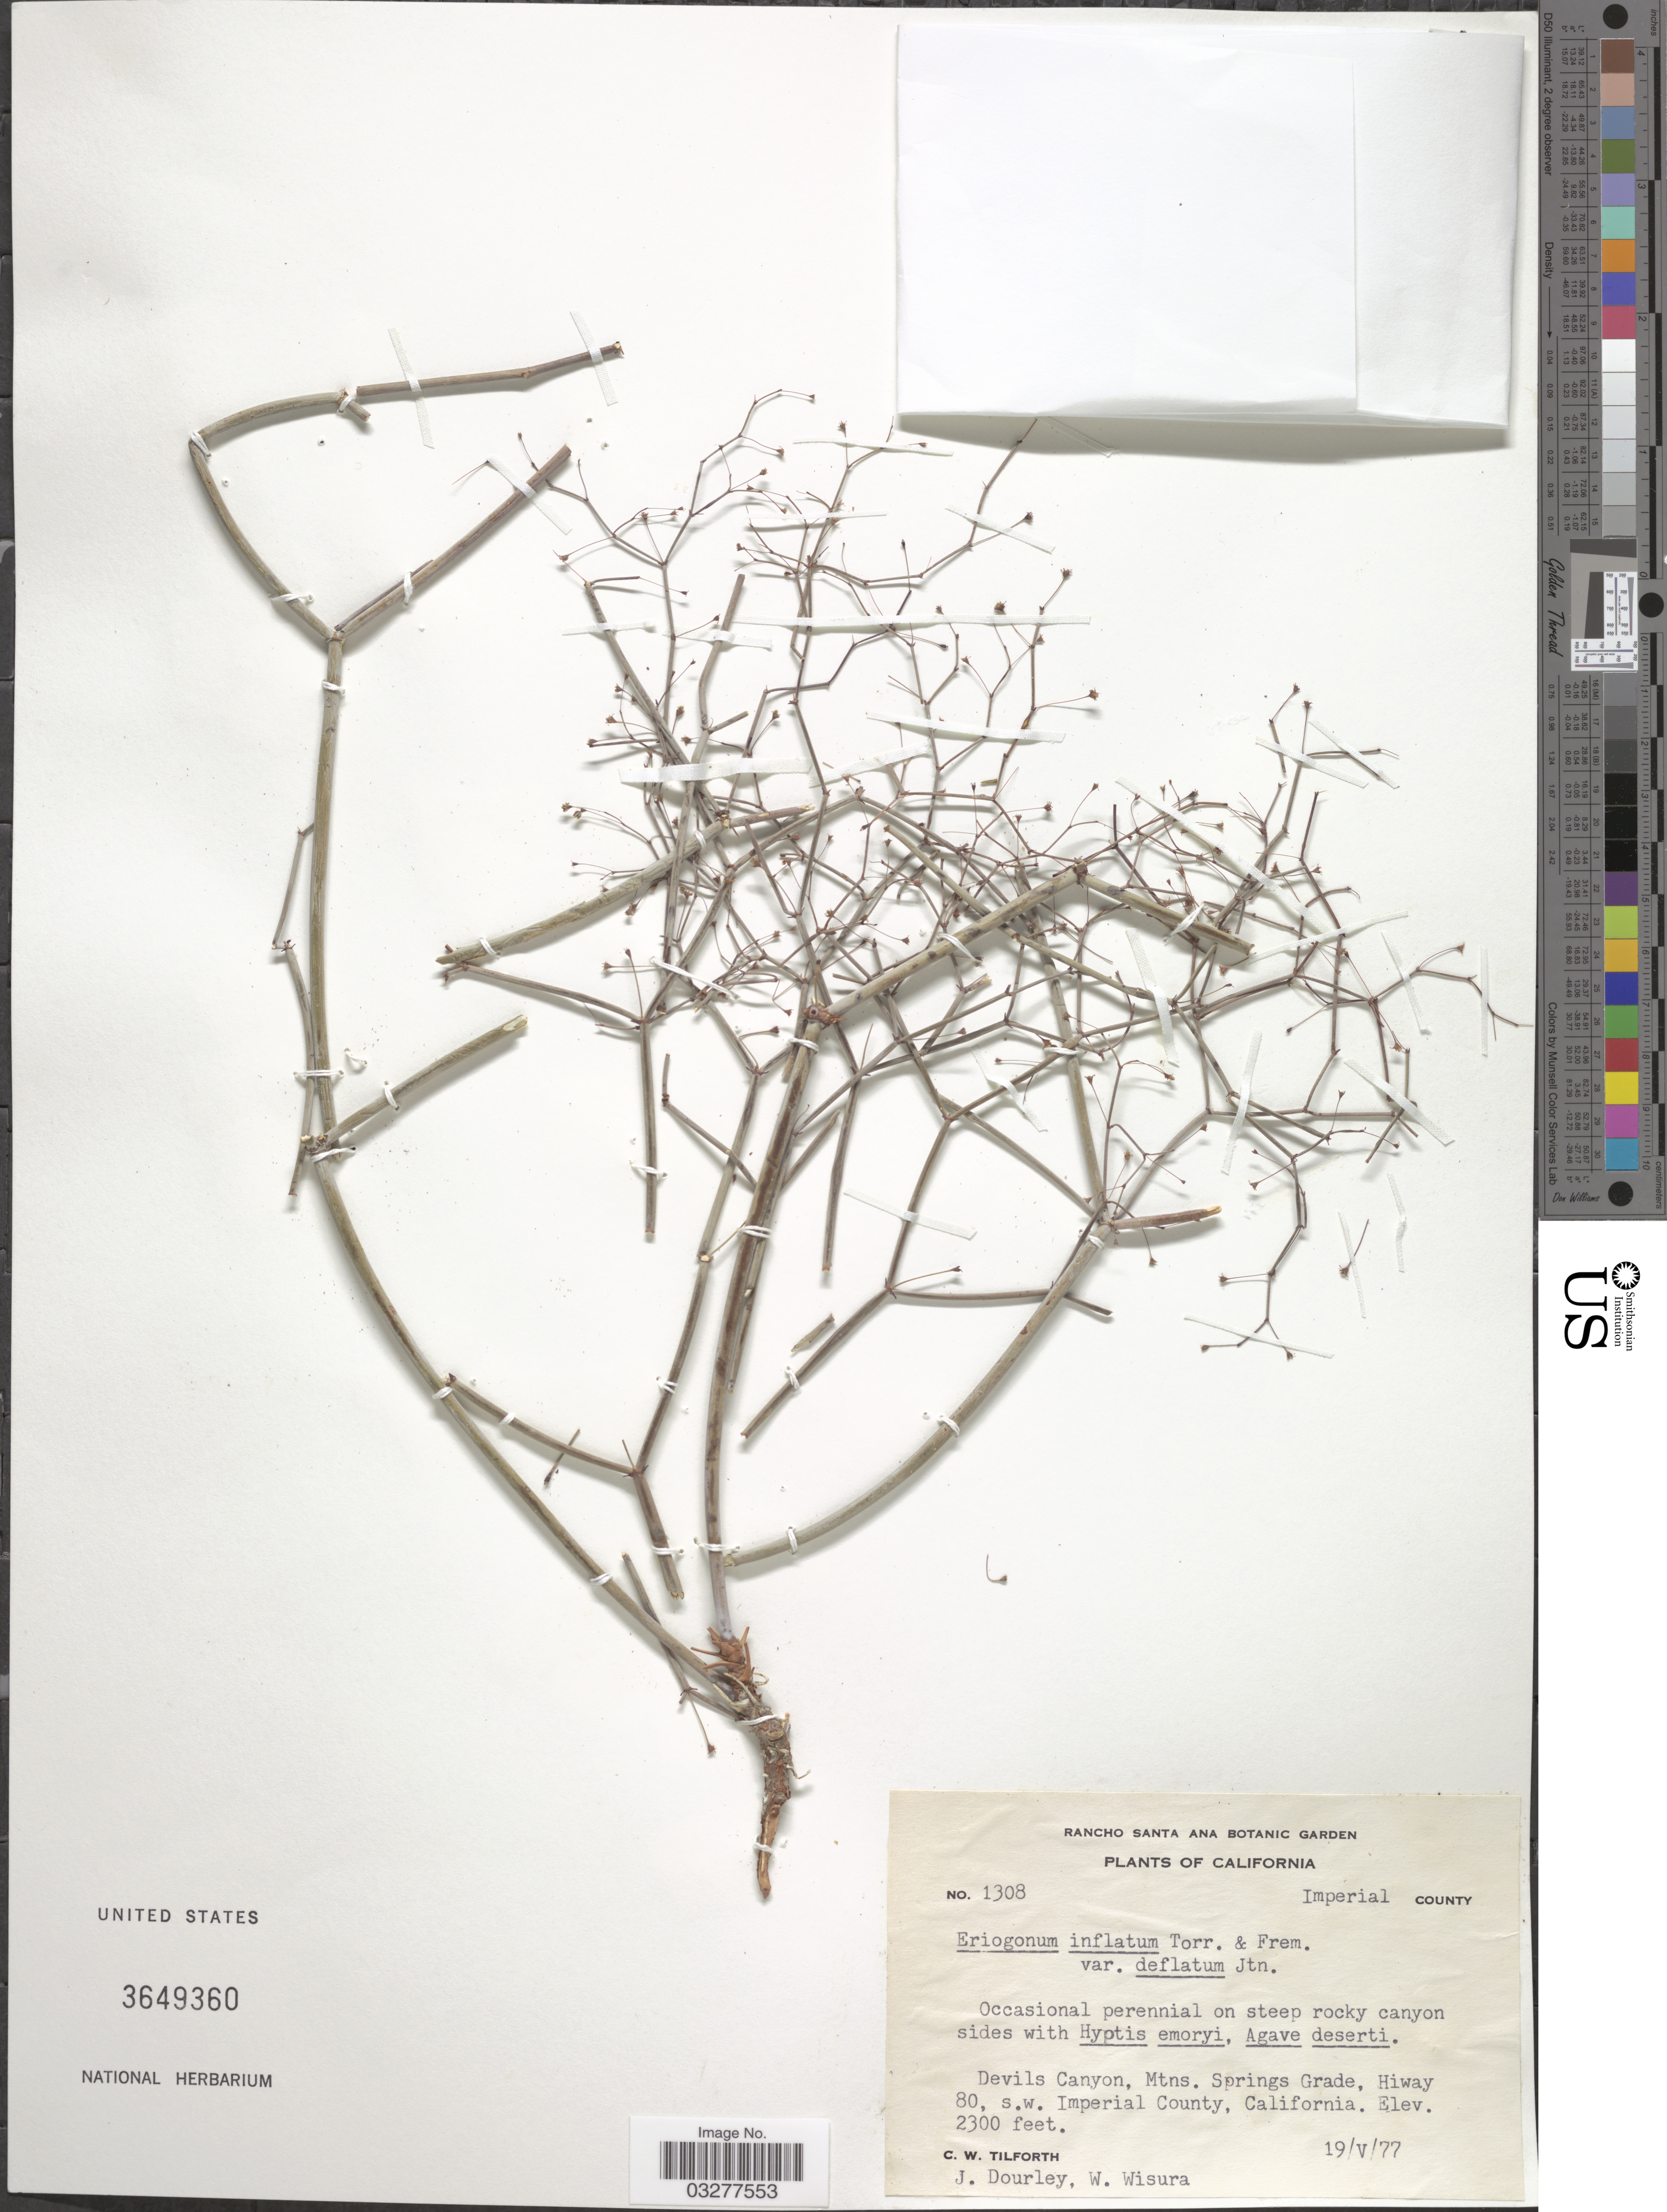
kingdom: Plantae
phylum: Tracheophyta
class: Magnoliopsida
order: Caryophyllales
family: Polygonaceae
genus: Eriogonum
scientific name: Eriogonum inflatum var. deflatum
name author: I.M. Johnst.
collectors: C. Tilforth, J. Dourley & W. Wisura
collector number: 1308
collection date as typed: Transcribed d/m/y: 19/5/77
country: United States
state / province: California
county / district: Imperial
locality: Imperial County, Devils Canyon, Mtns. Springs Grade, Hiway 80, s.w. Imperial County.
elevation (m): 701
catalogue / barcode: US 3649360